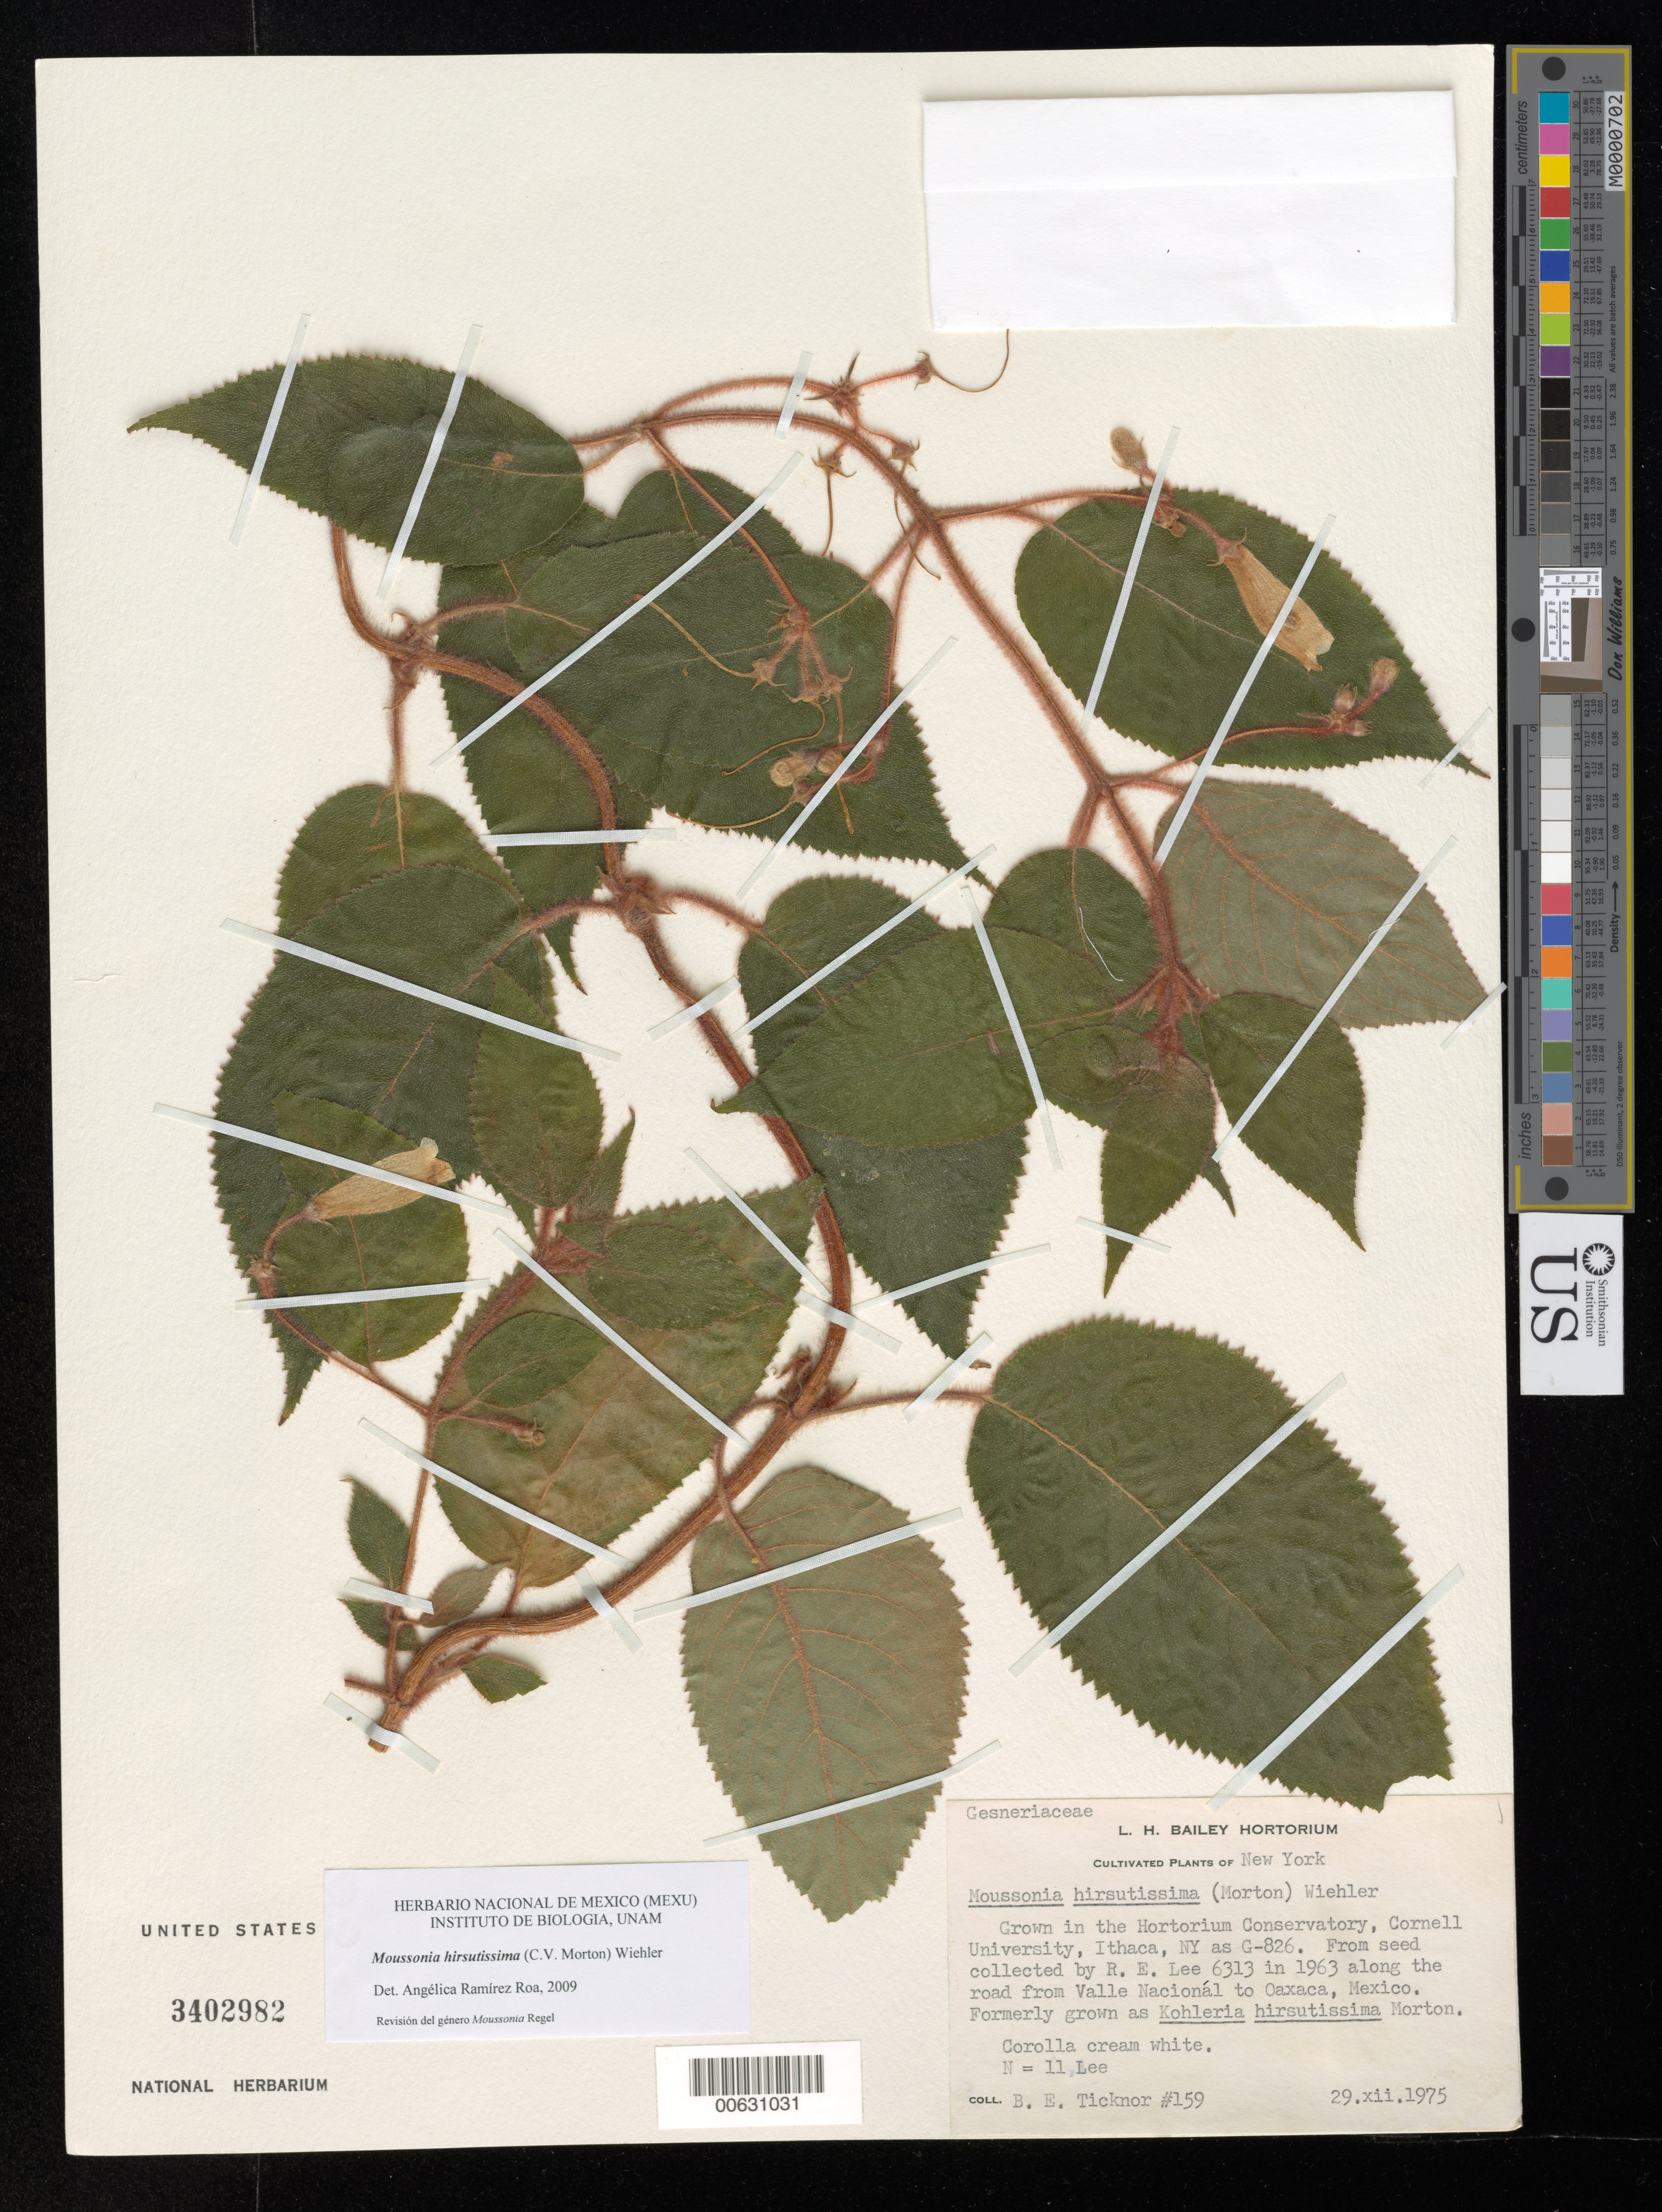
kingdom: Plantae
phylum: Tracheophyta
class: Magnoliopsida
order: Lamiales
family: Gesneriaceae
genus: Moussonia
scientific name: Moussonia hirsutissima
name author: (C.V. Morton) Wiehler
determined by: Ramírez-Roa, A.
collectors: B. Ticknor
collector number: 159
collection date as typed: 29 Dec 1975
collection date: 1975-12-29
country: Mexico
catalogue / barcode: US 3402982